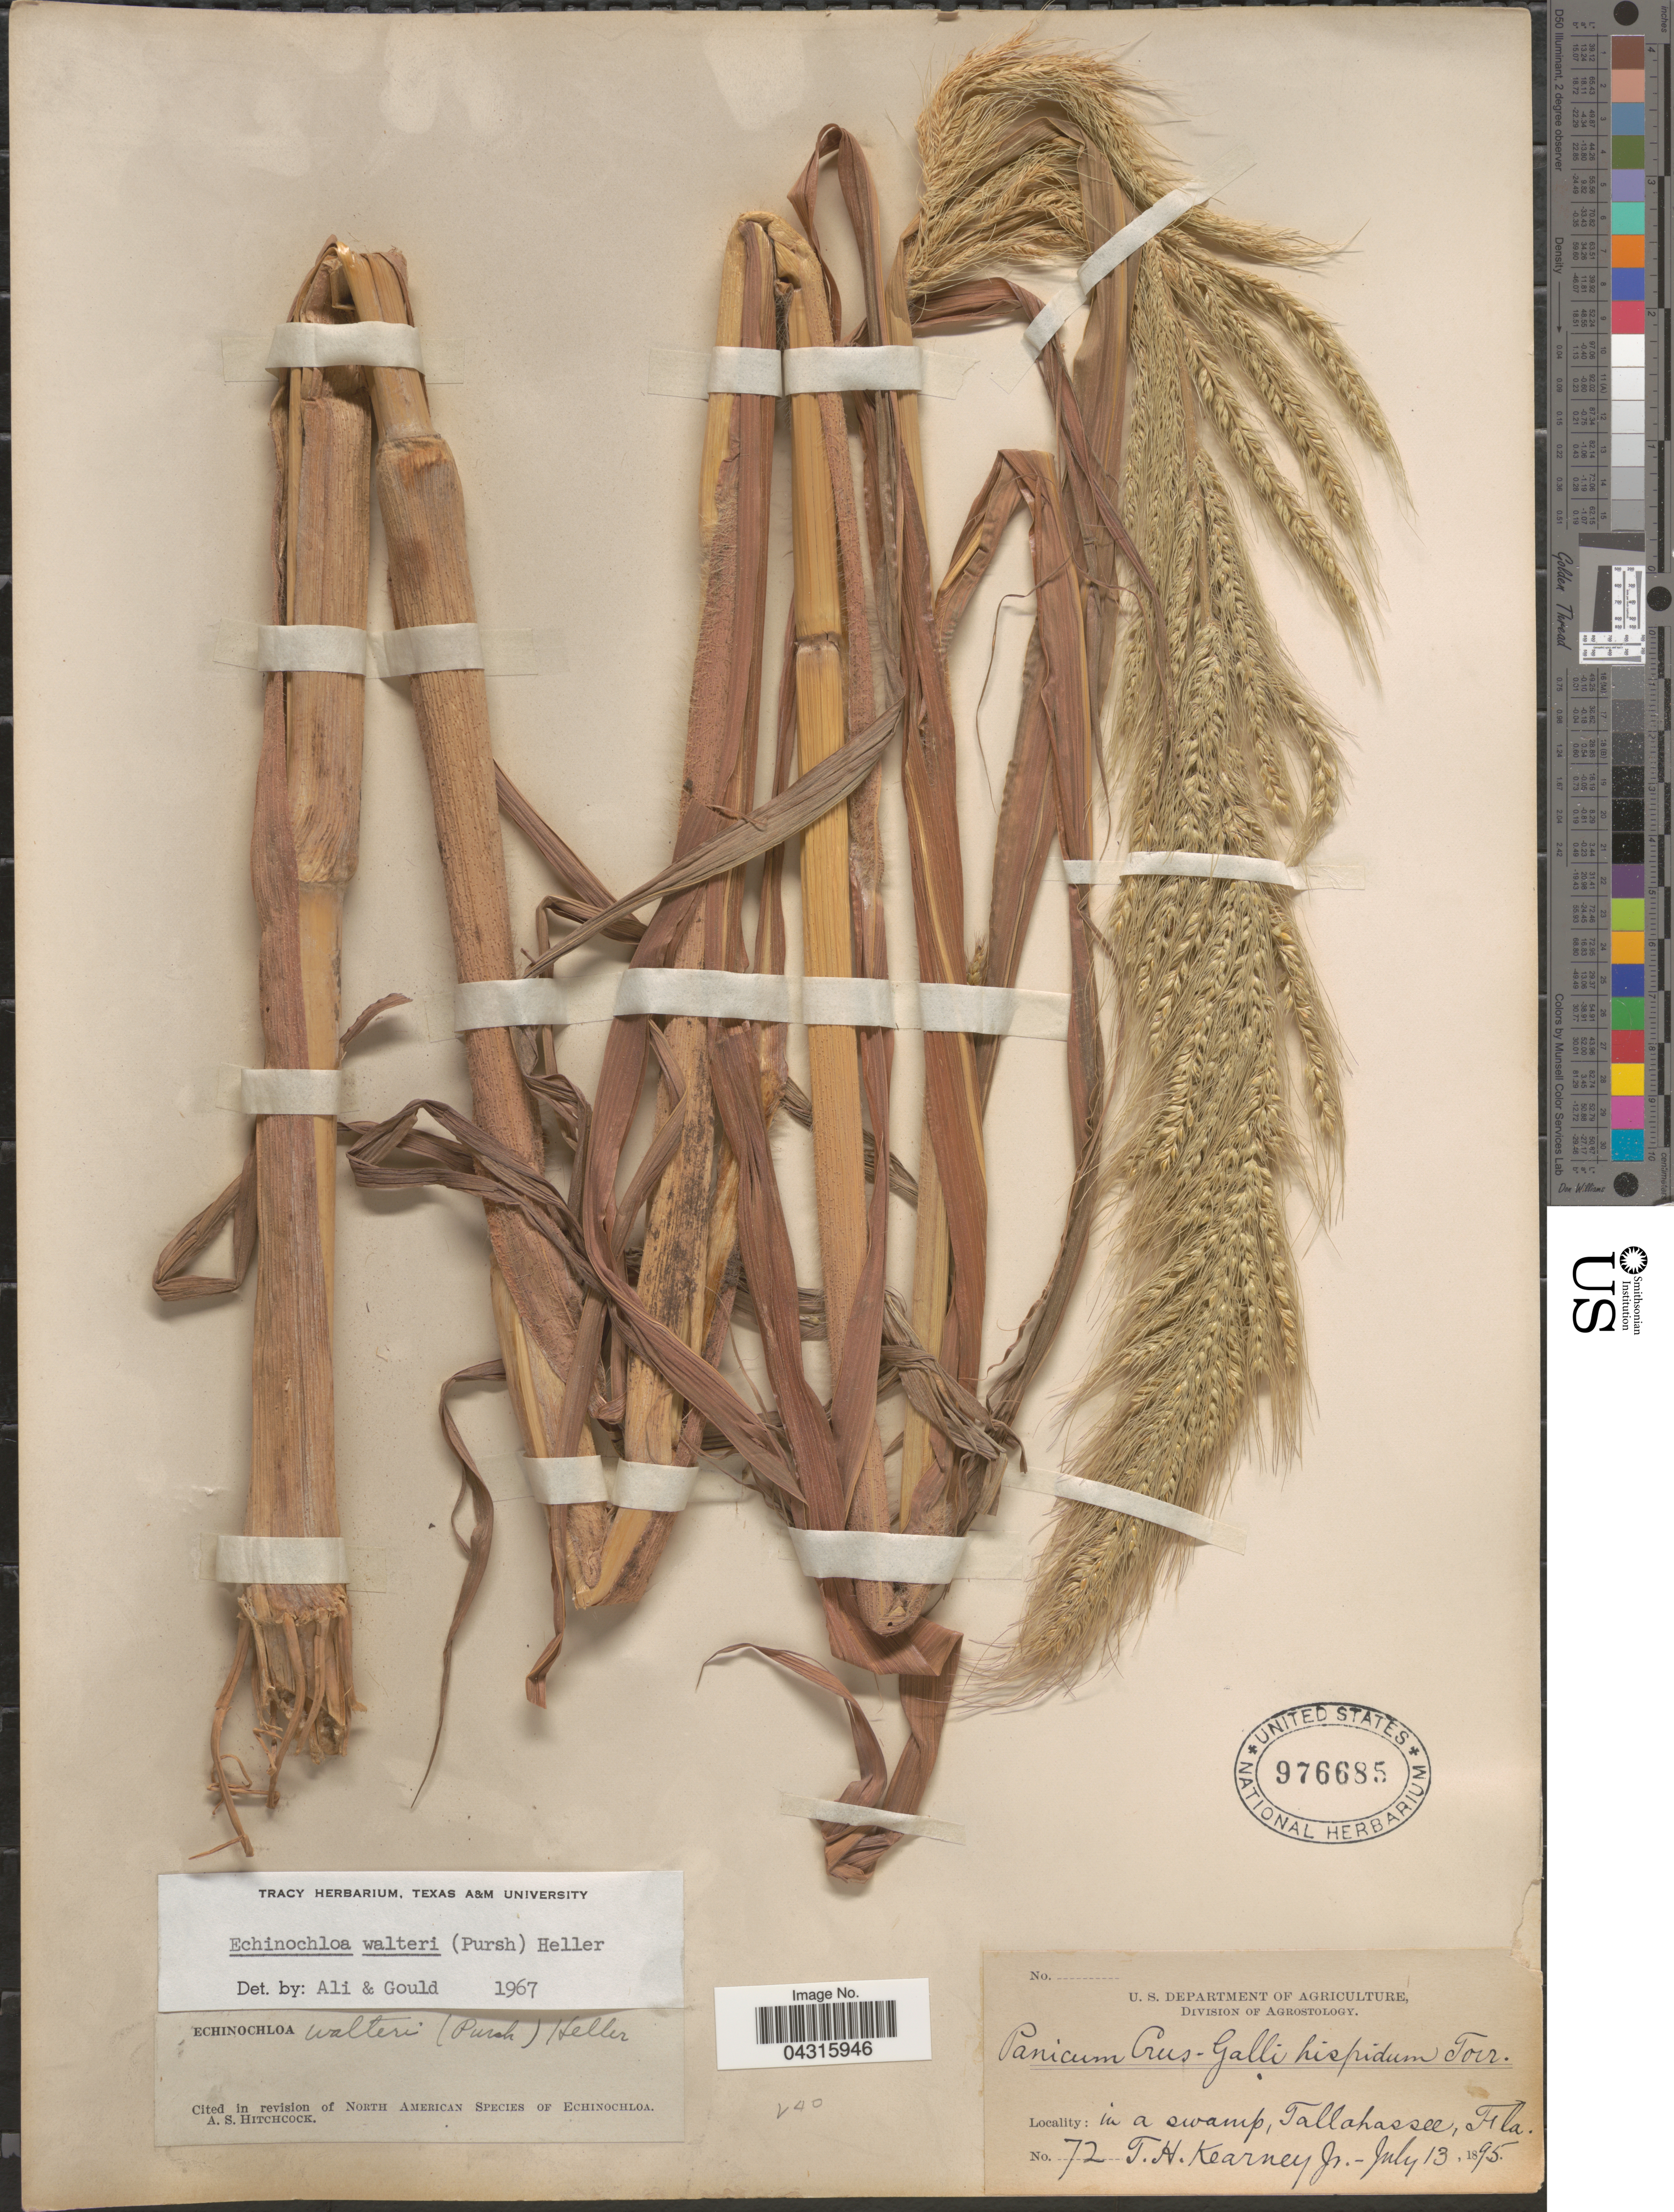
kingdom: Plantae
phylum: Tracheophyta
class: Liliopsida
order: Poales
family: Poaceae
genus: Echinochloa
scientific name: Echinochloa walteri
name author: (Pursh) A. Heller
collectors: T. H. Kearney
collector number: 72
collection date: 1895-07-13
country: United States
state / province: Florida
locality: In a swamp, Tallahassee.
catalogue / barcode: US 976685